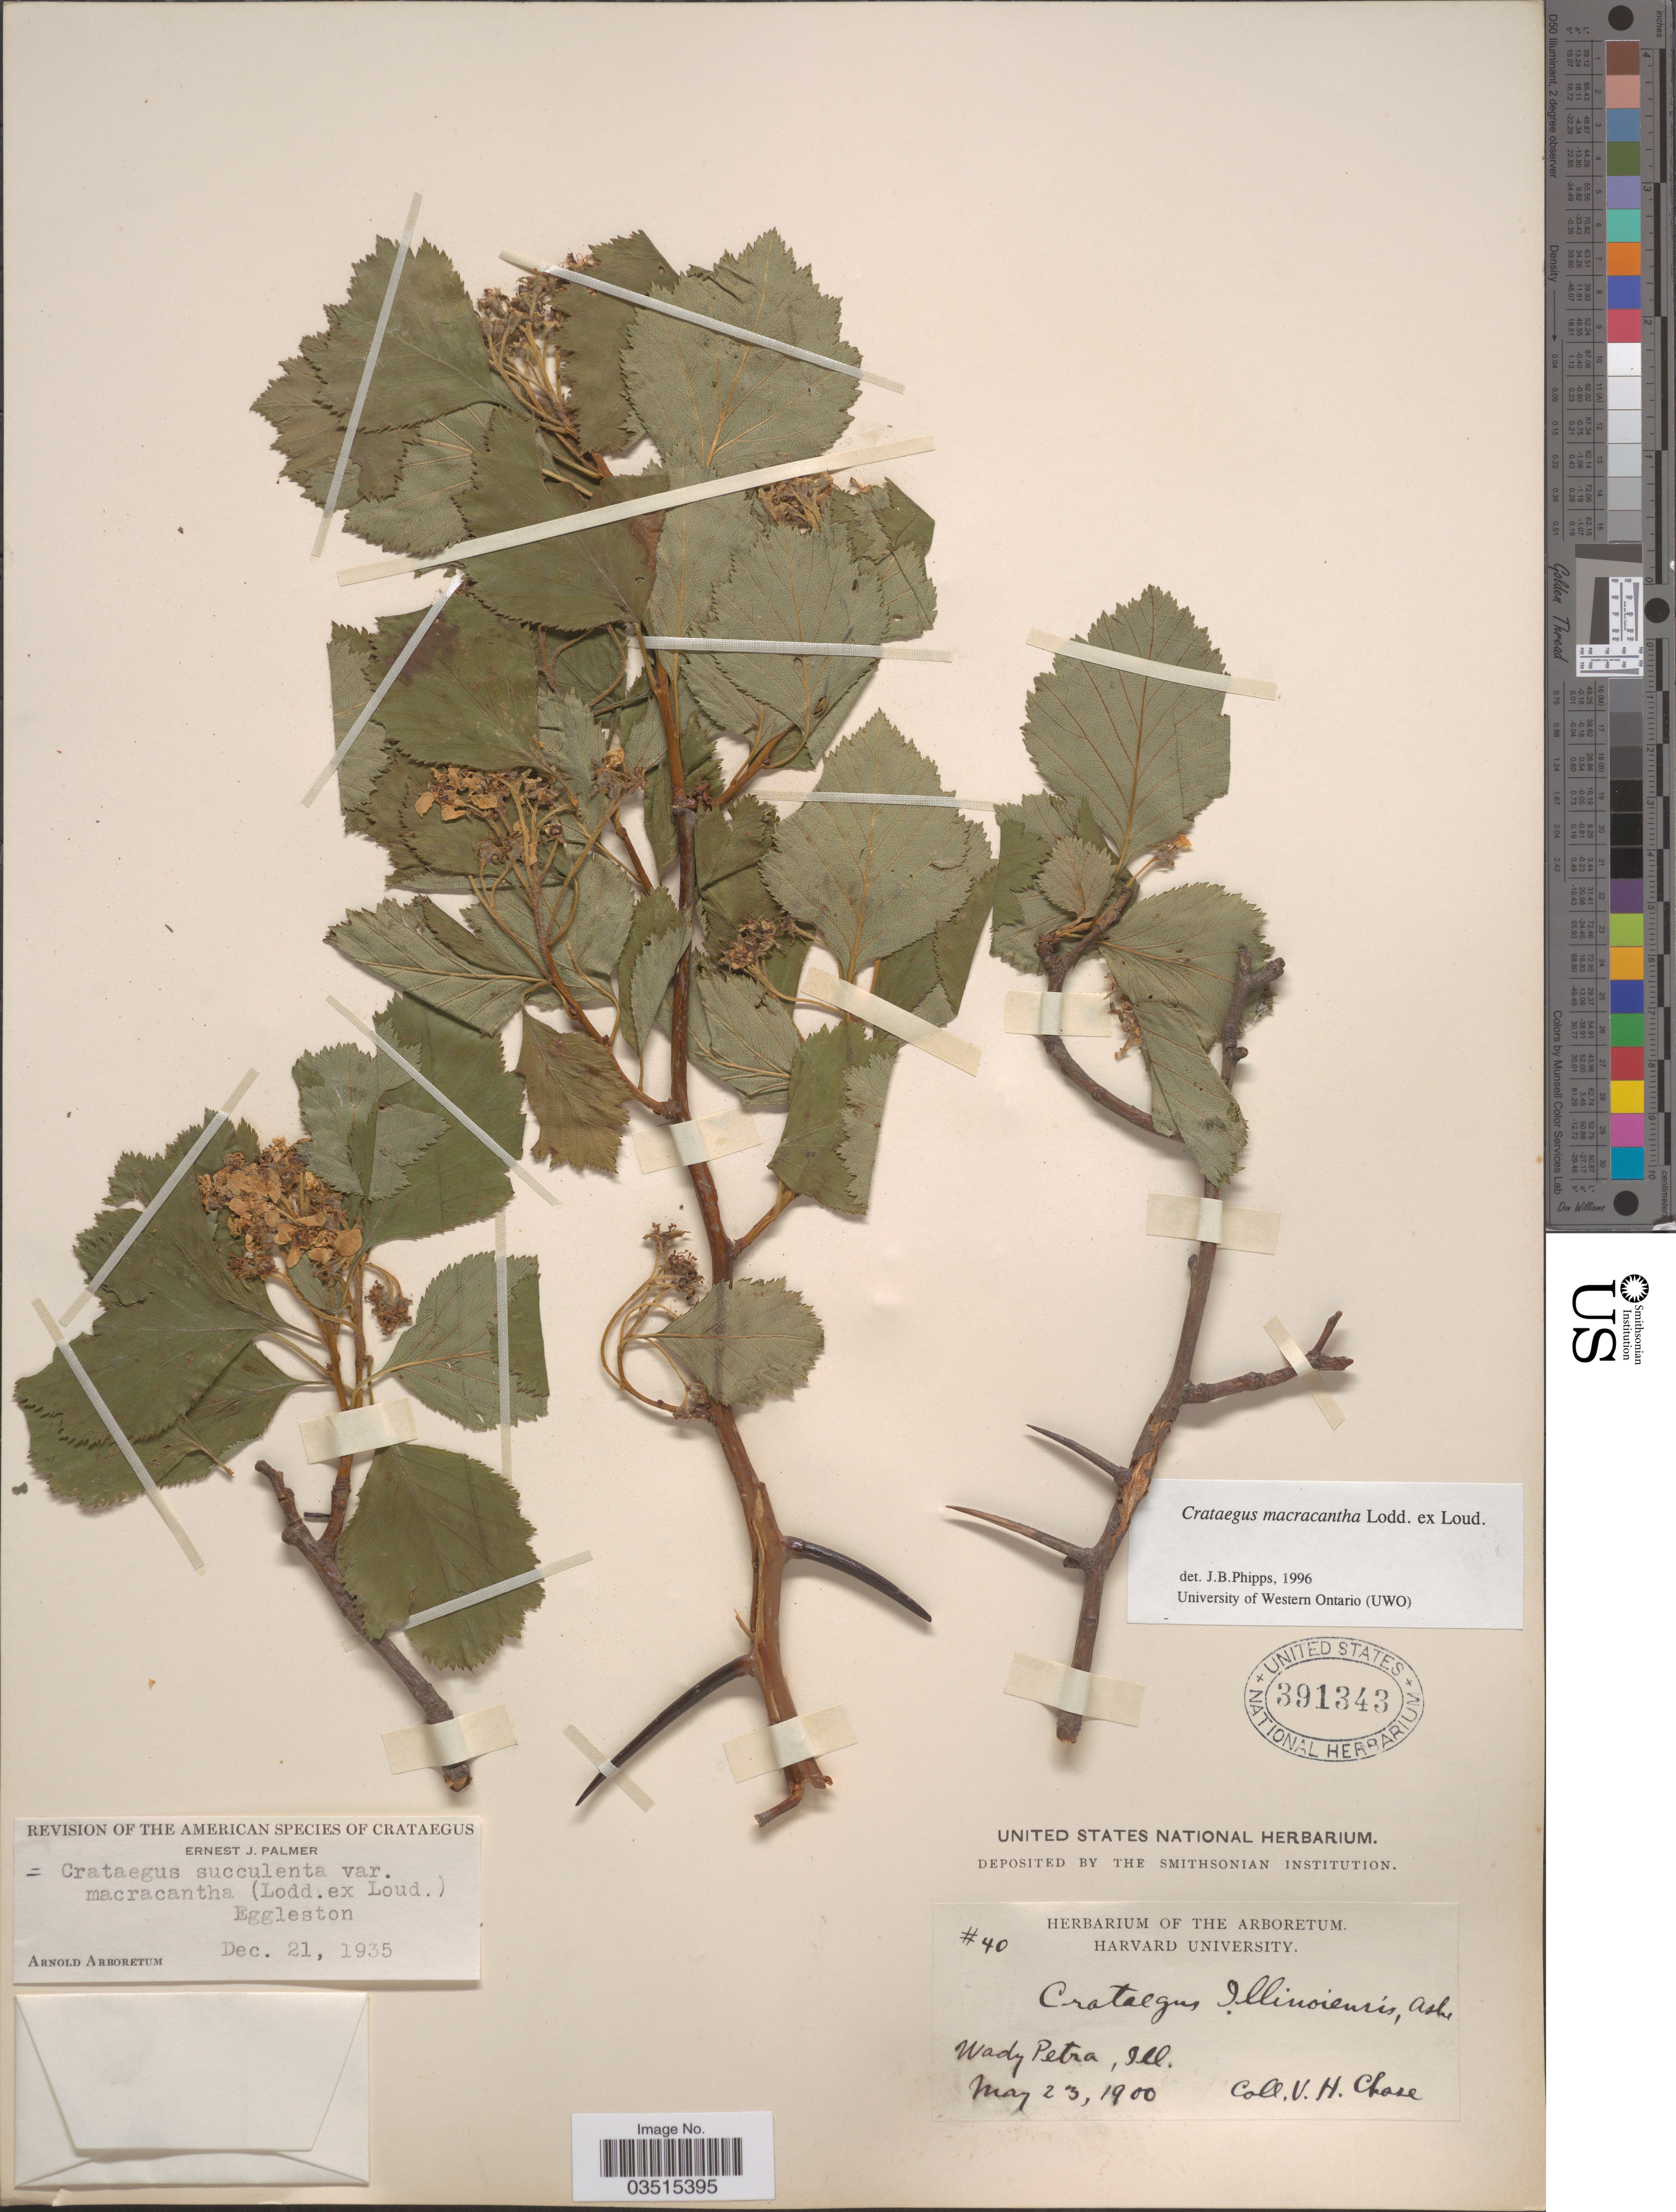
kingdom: Plantae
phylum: Tracheophyta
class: Magnoliopsida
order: Rosales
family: Rosaceae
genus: Crataegus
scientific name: Crataegus macracantha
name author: (Lindl.) Lodd. ex Loudon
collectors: V. H. Chase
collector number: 40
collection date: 1900-05-23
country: United States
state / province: Illinois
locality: Wady Petra.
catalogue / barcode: US 391343